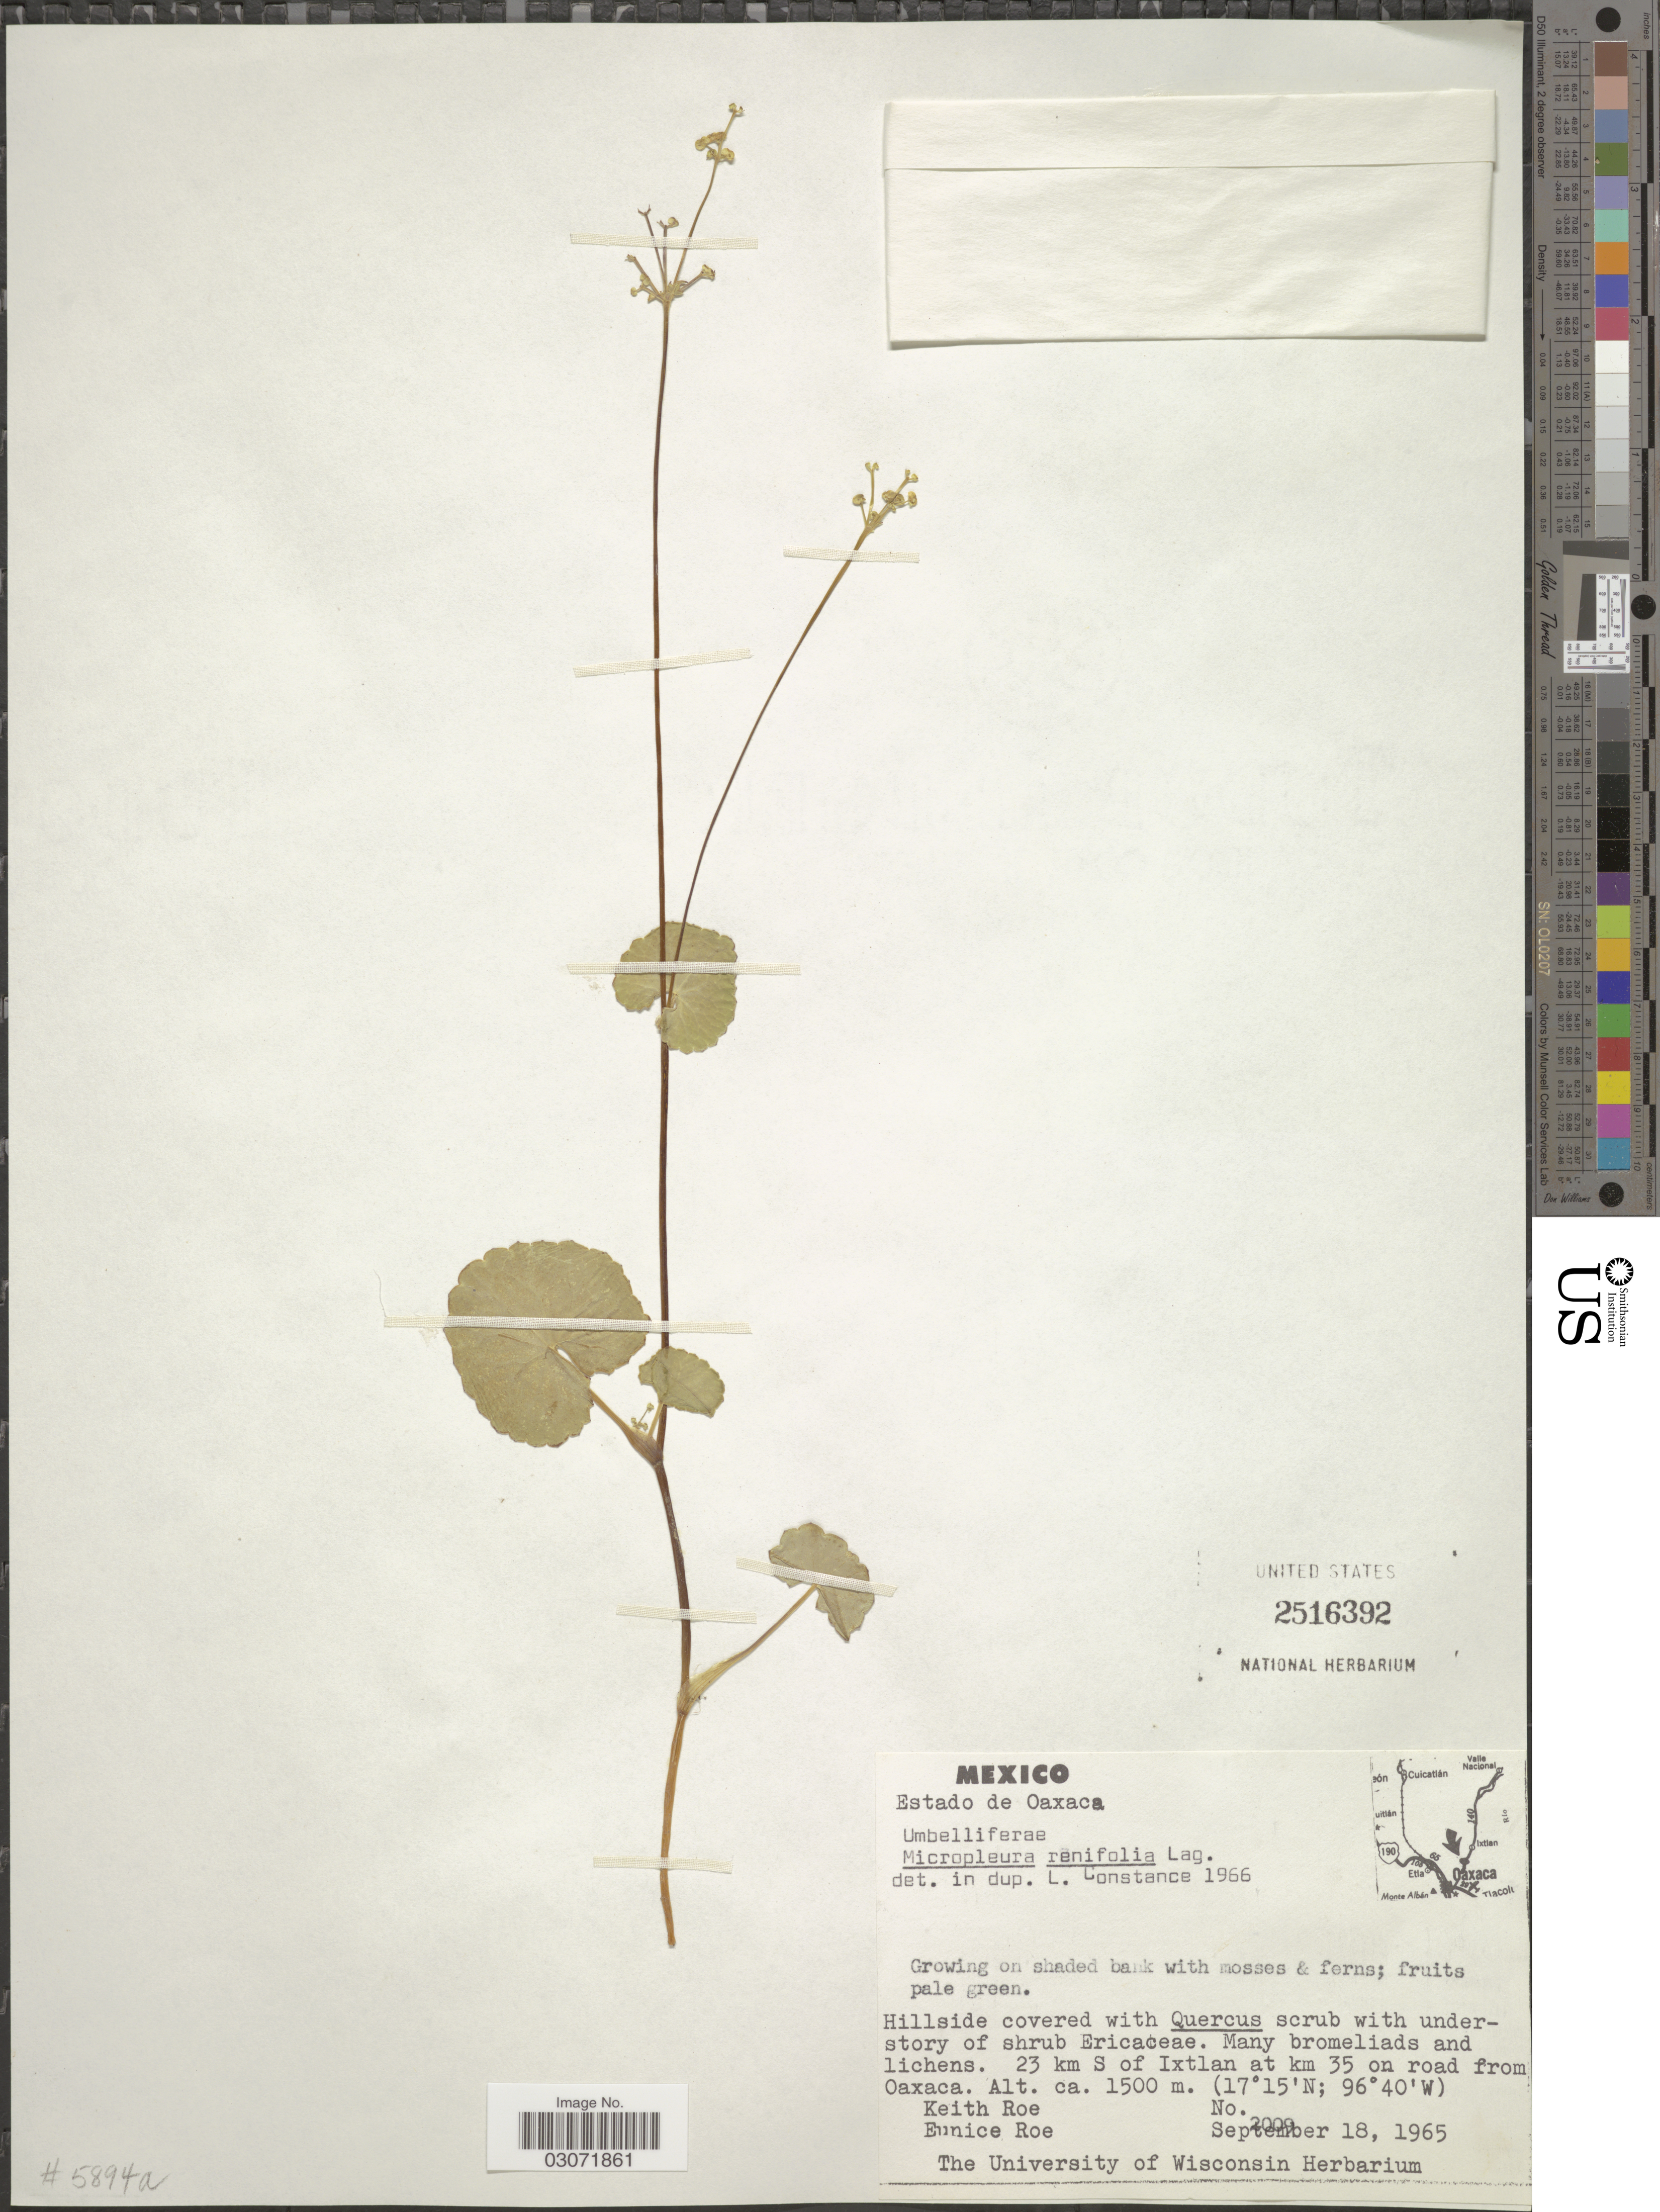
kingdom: Plantae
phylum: Tracheophyta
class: Magnoliopsida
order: Apiales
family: Apiaceae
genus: Micropleura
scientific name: Micropleura renifolia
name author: Lag.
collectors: K. E. Roe & E. Roe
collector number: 2009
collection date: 1965-09-18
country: Mexico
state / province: Oaxaca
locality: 23 km S of Ixtlan at km 35 on road from Oaxaca.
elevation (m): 1500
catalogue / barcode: US 2516392